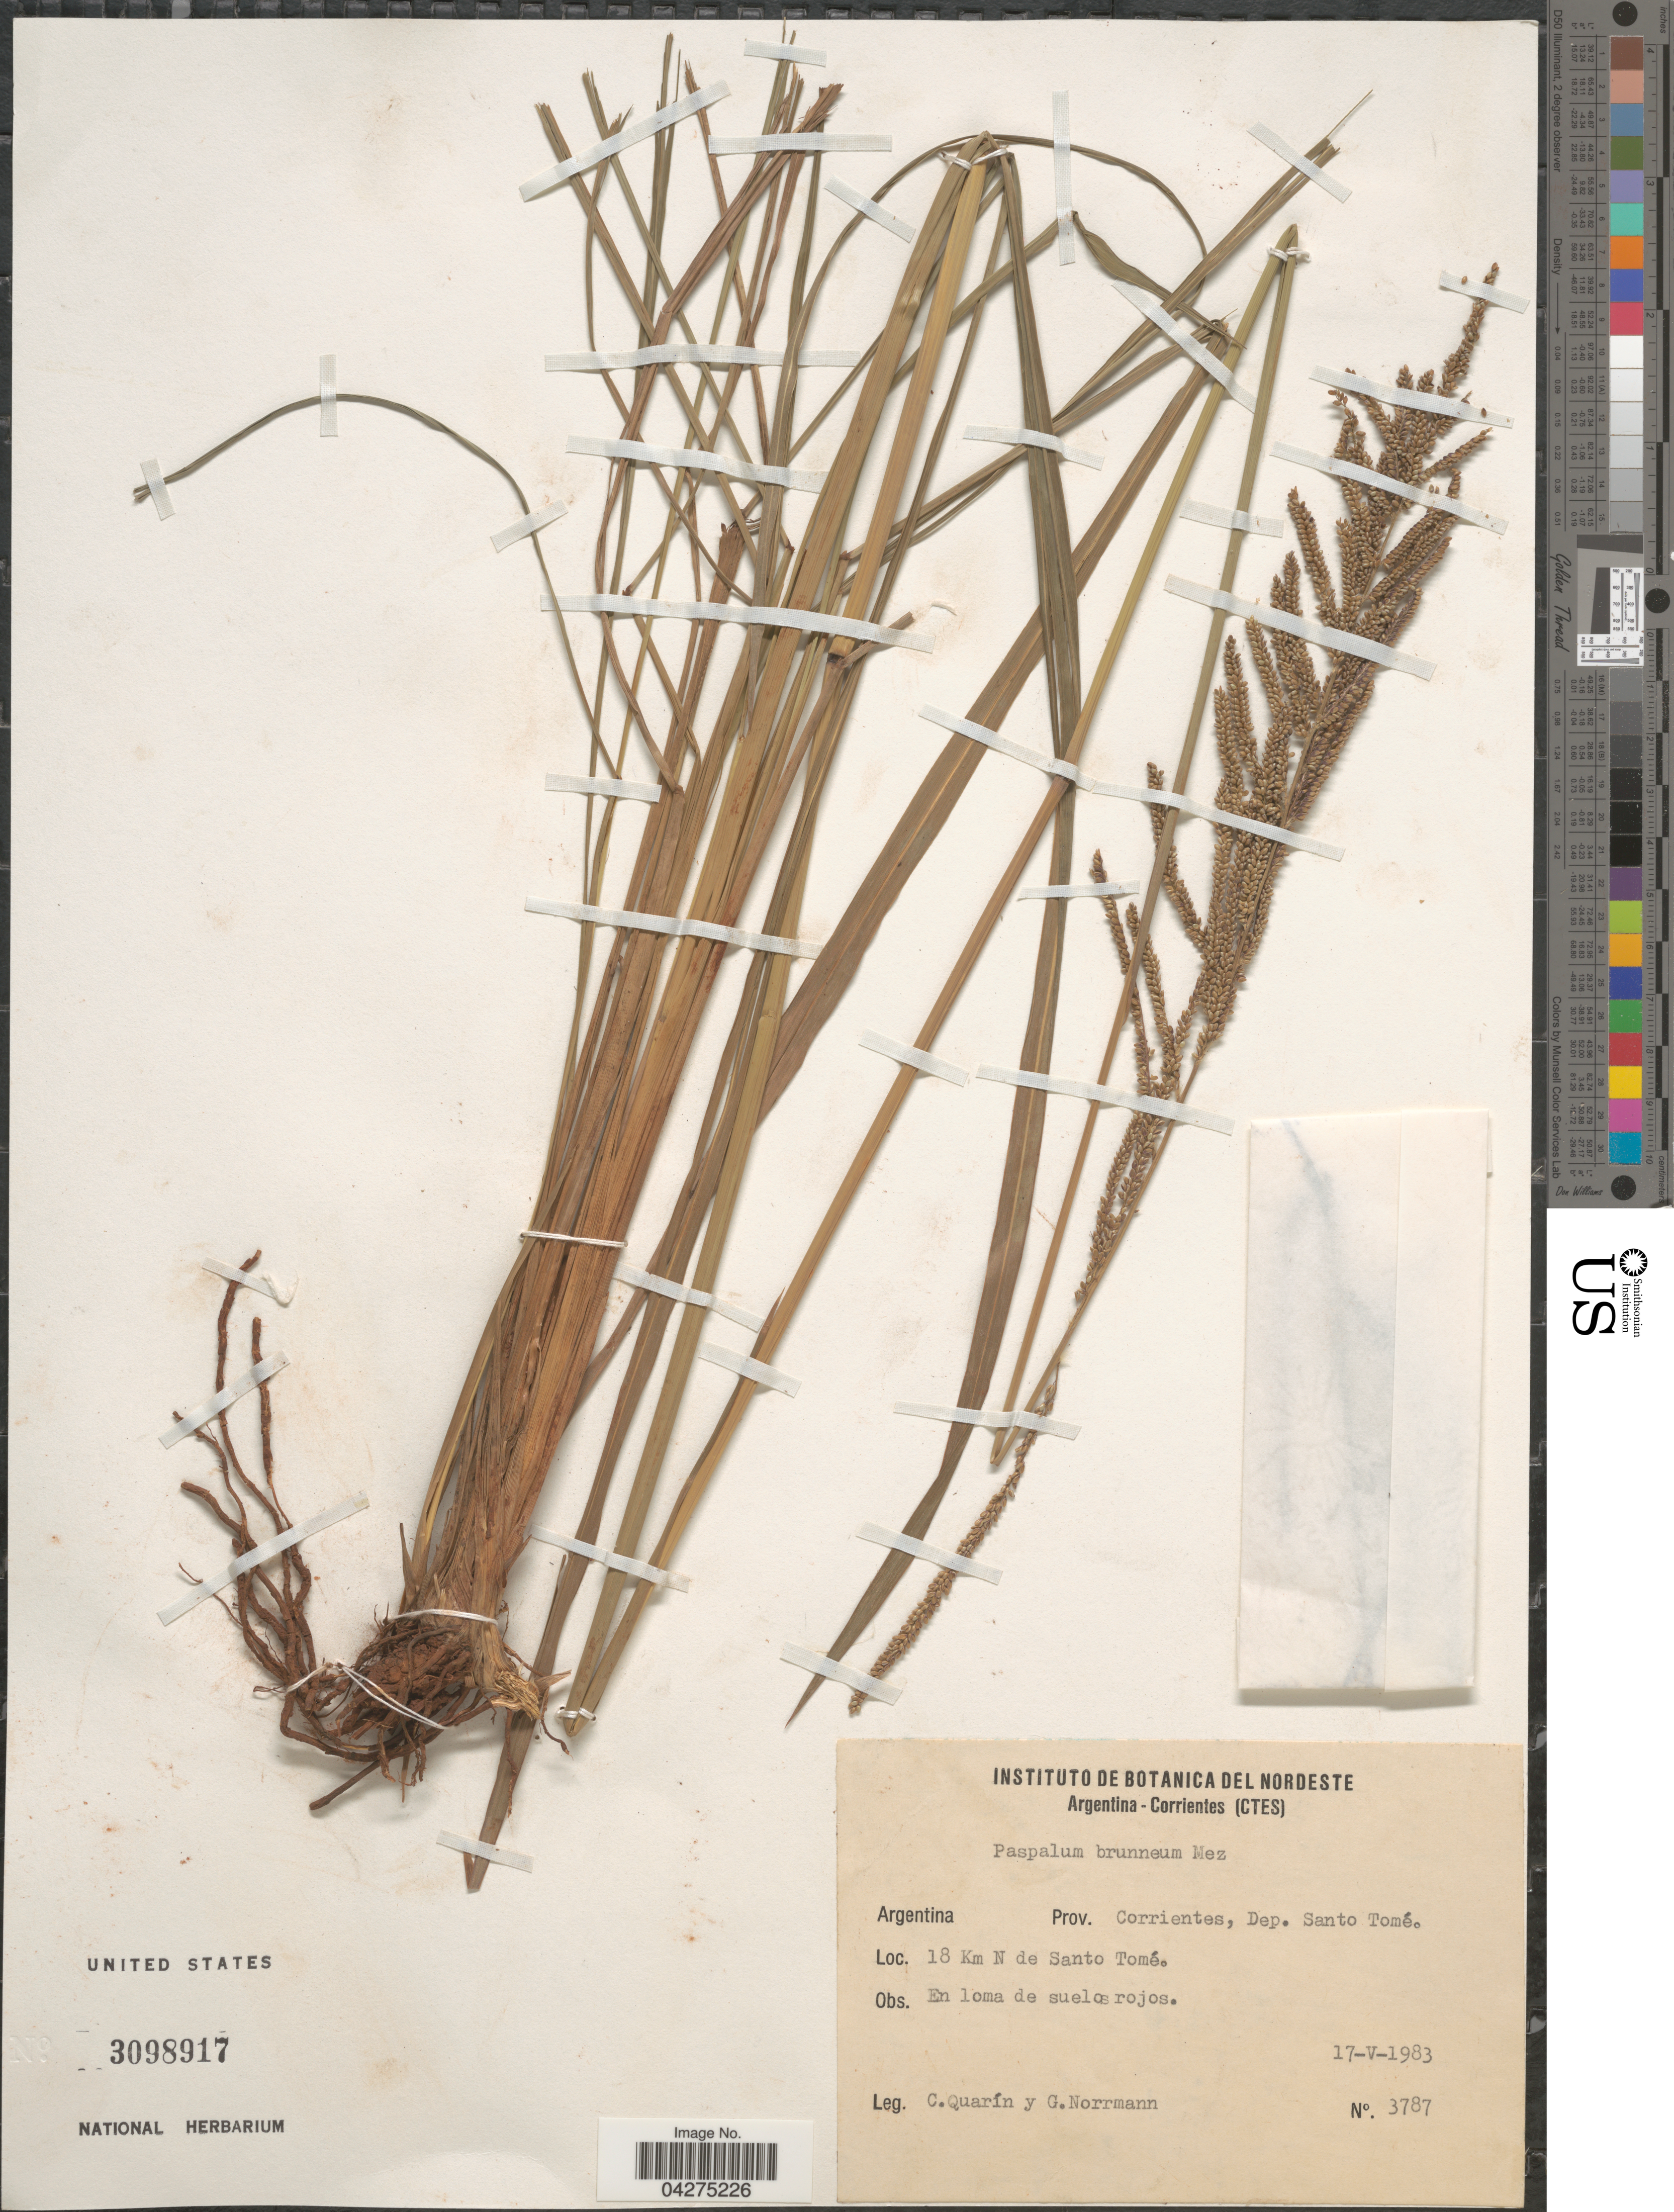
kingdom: Plantae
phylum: Tracheophyta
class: Liliopsida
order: Poales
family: Poaceae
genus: Paspalum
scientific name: Paspalum quarinii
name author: Morrone & Zuloaga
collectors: C. Quarin & G. Norrmann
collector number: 3787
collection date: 1983-05-17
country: Argentina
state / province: Corrientes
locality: Dep. Santo Tomé. 18 Km N de Santo Tomé.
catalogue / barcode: US 3098917